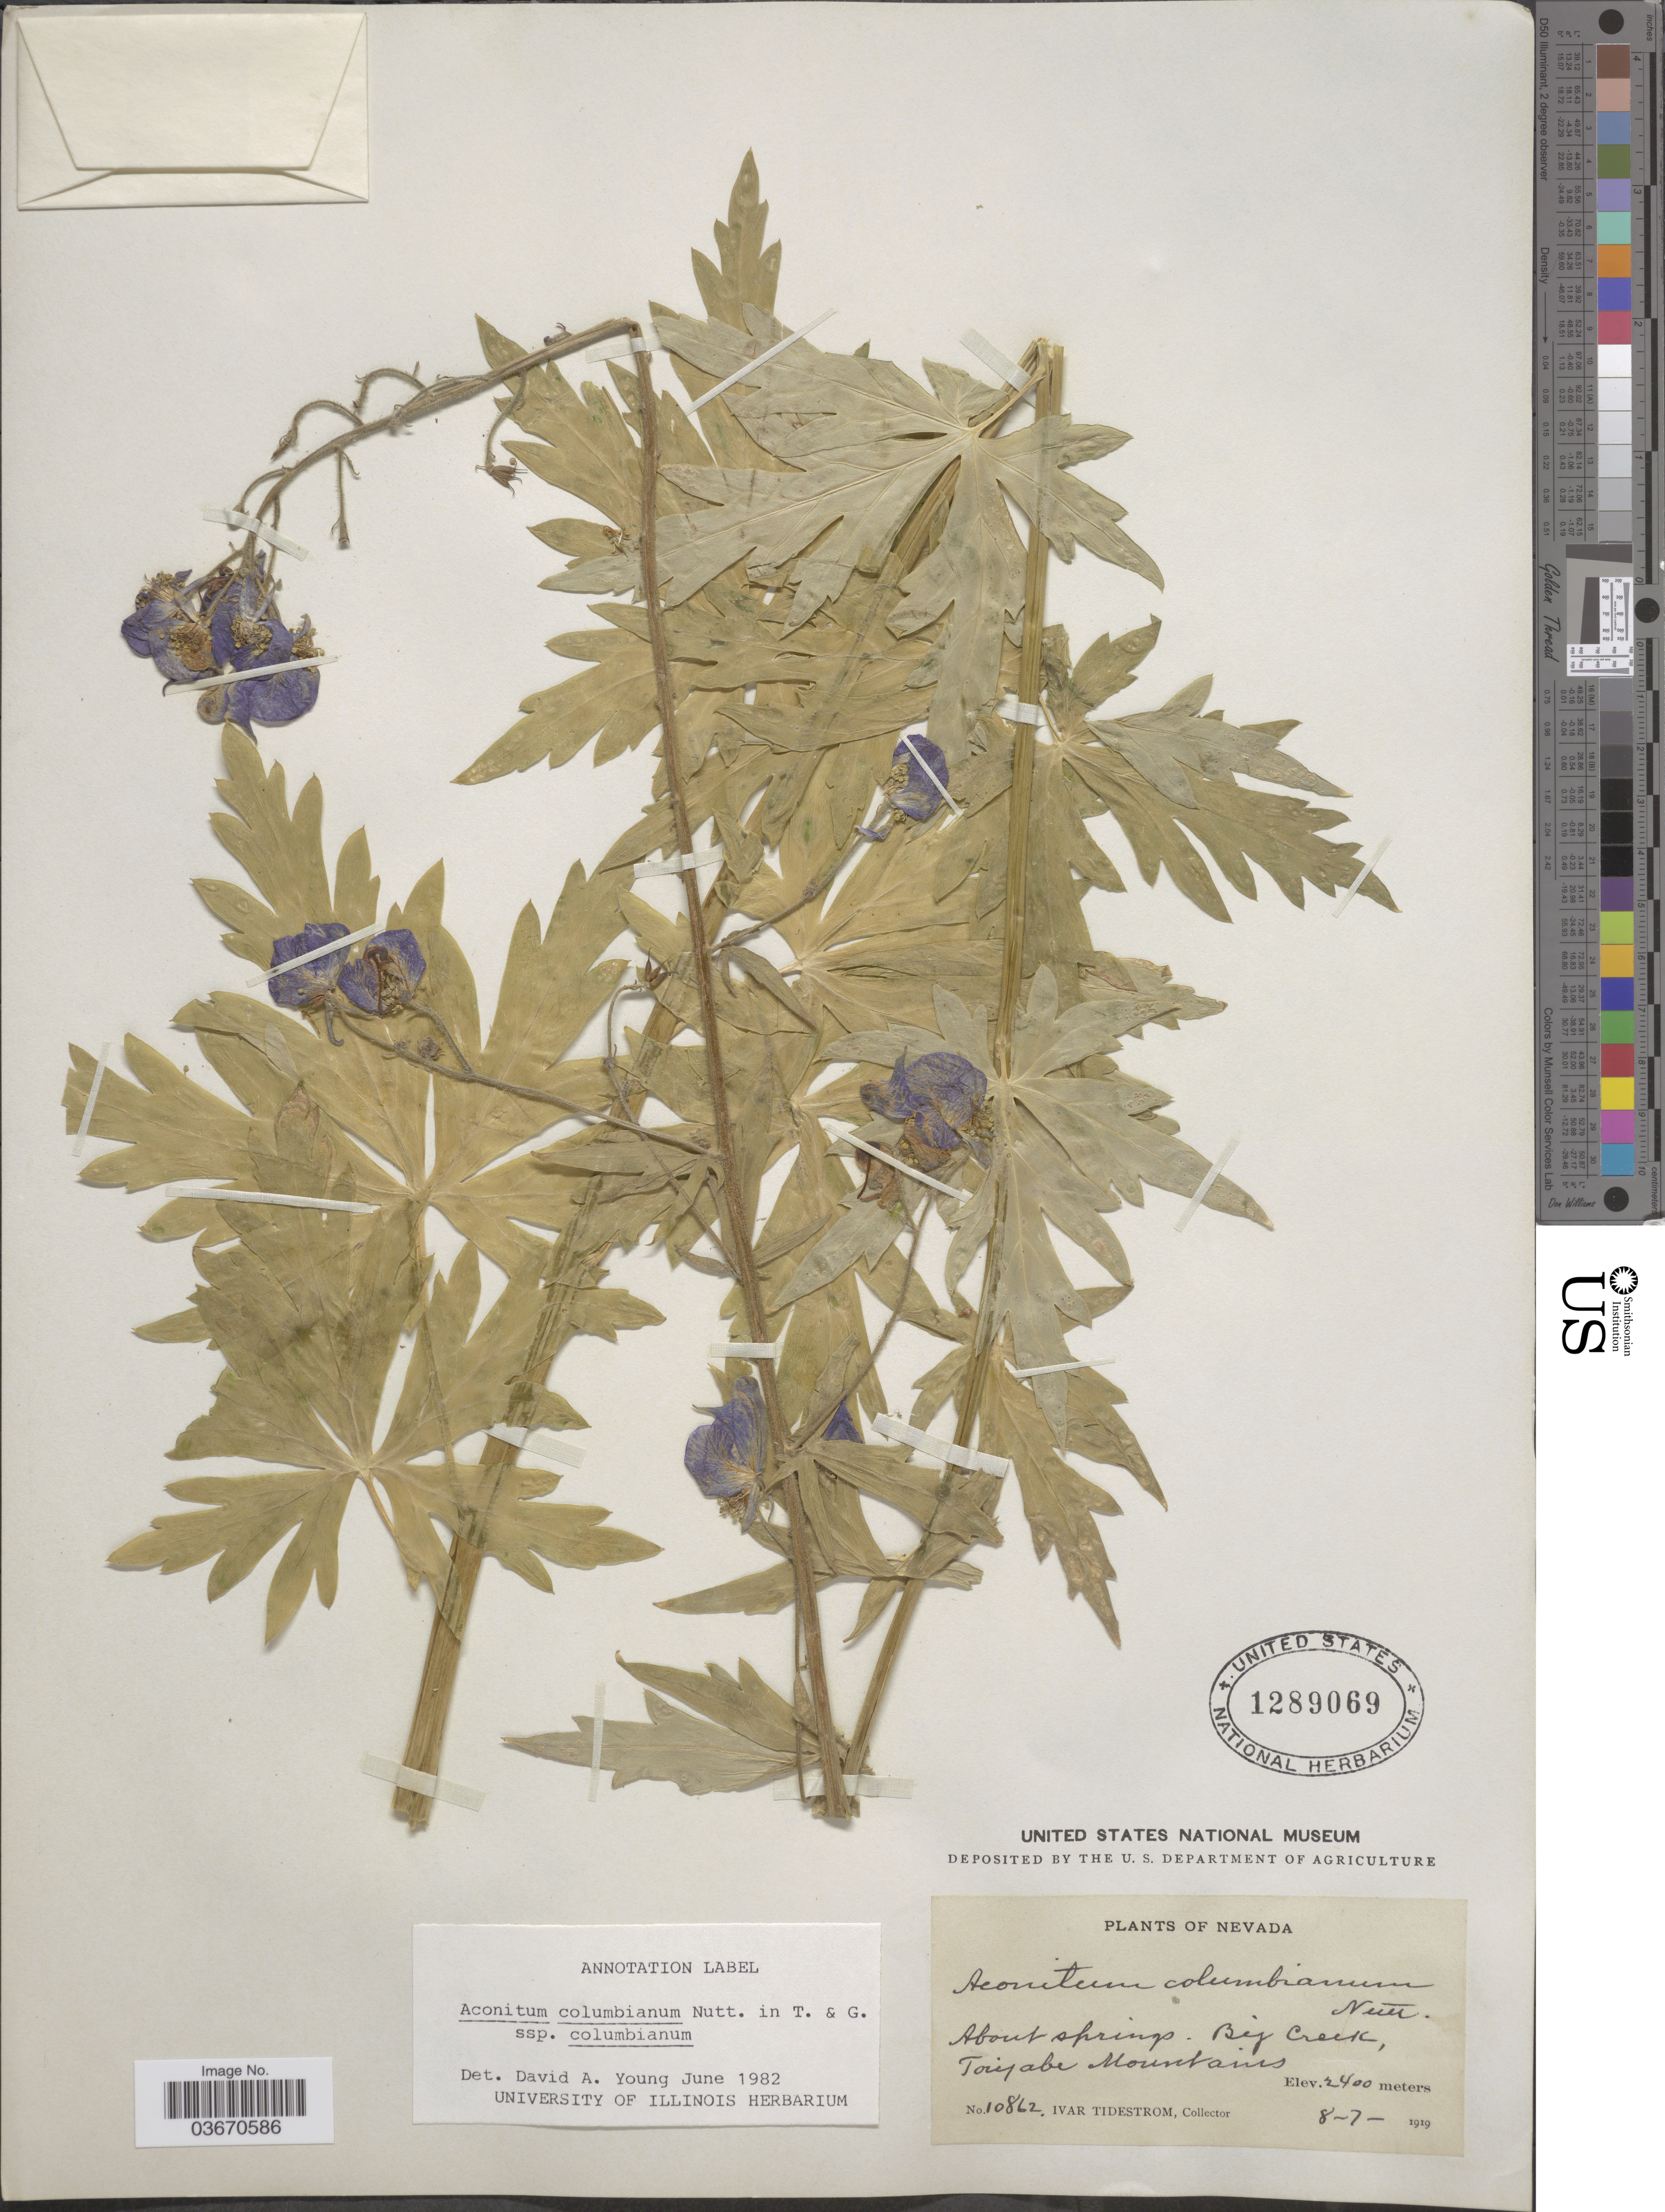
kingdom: Plantae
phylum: Tracheophyta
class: Magnoliopsida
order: Ranunculales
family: Ranunculaceae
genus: Aconitum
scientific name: Aconitum columbianum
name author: Nutt.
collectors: I. F. Tidestrom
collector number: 10862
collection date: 1919-08-07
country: United States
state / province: Nevada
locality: About springs. Big Creek, Toiyabe Mountains.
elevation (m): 2400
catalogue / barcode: US 1289069